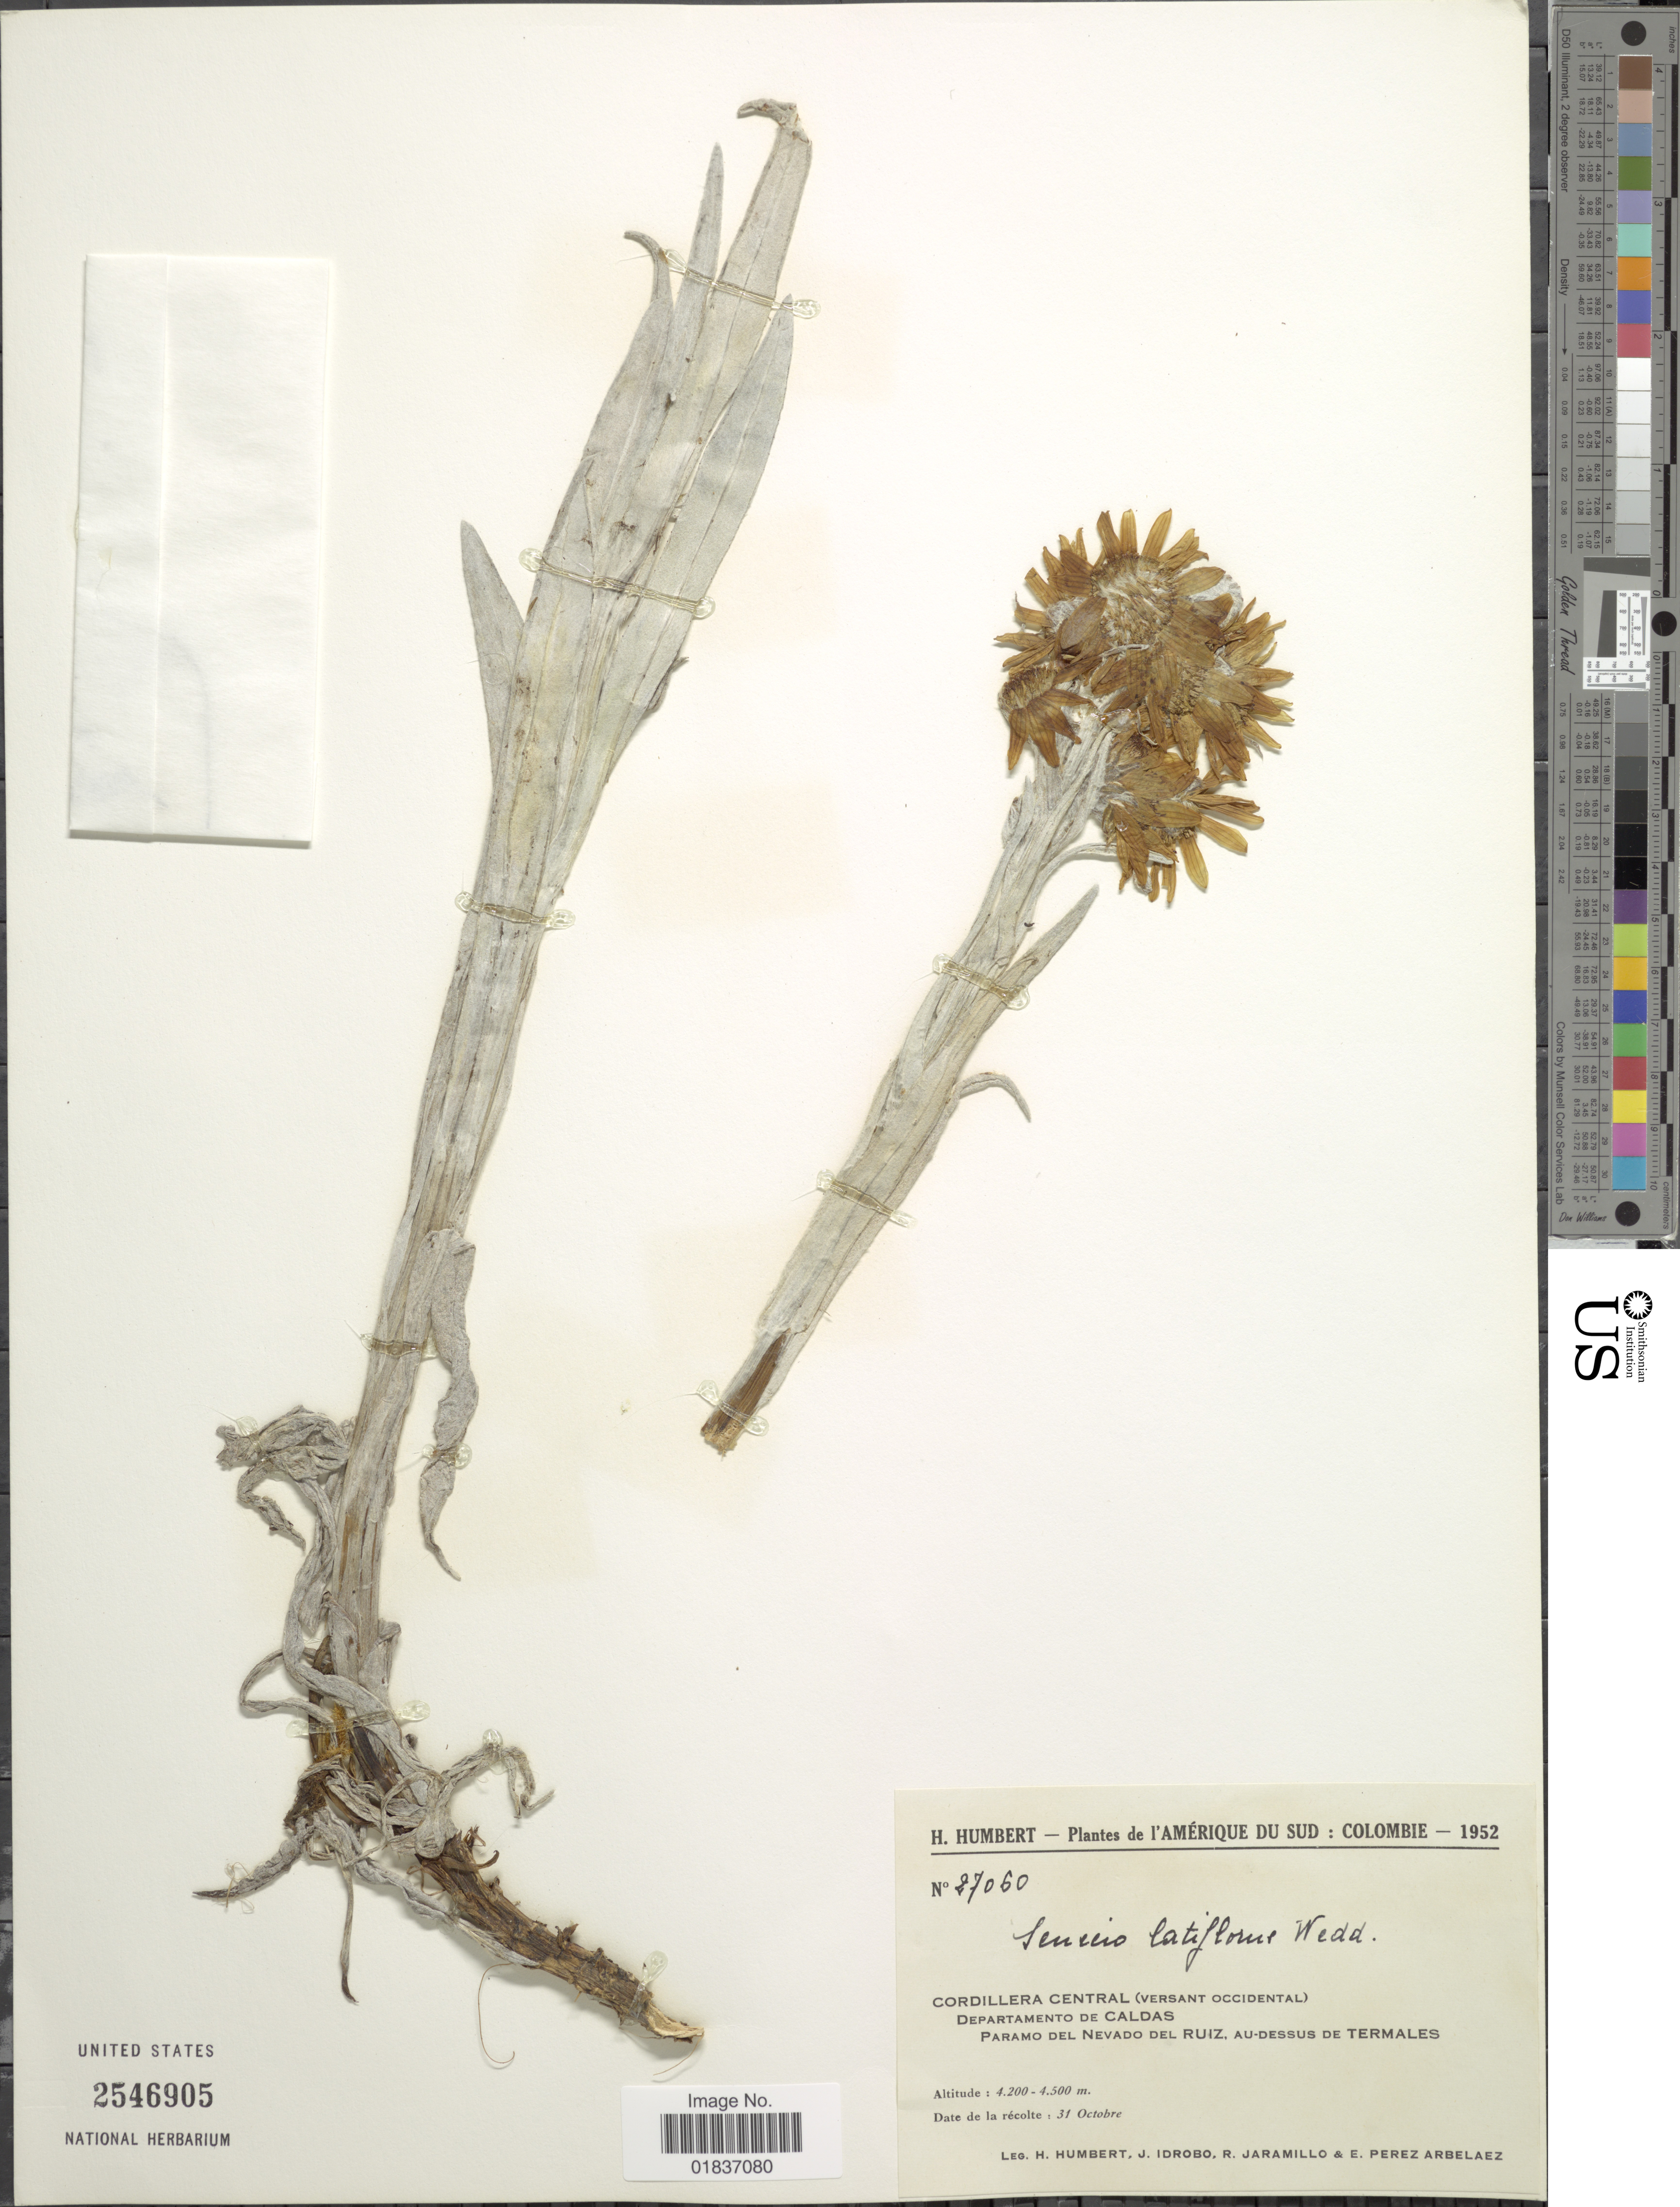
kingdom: Plantae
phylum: Tracheophyta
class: Magnoliopsida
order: Asterales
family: Asteraceae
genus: Senecio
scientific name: Senecio latiflorus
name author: Wedd.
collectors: H. Humbert, J. M. Idrobo, R. Jaramillo M. & E. Pérez Arbeláez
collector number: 27060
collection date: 1952-10-31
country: Colombia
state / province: Caldas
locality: Cordillera Central (versant occidental) Departamento de Caldas. Paramo del Nevado del Ruiz, au-desus de Termales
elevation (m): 4200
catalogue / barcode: US 2546905